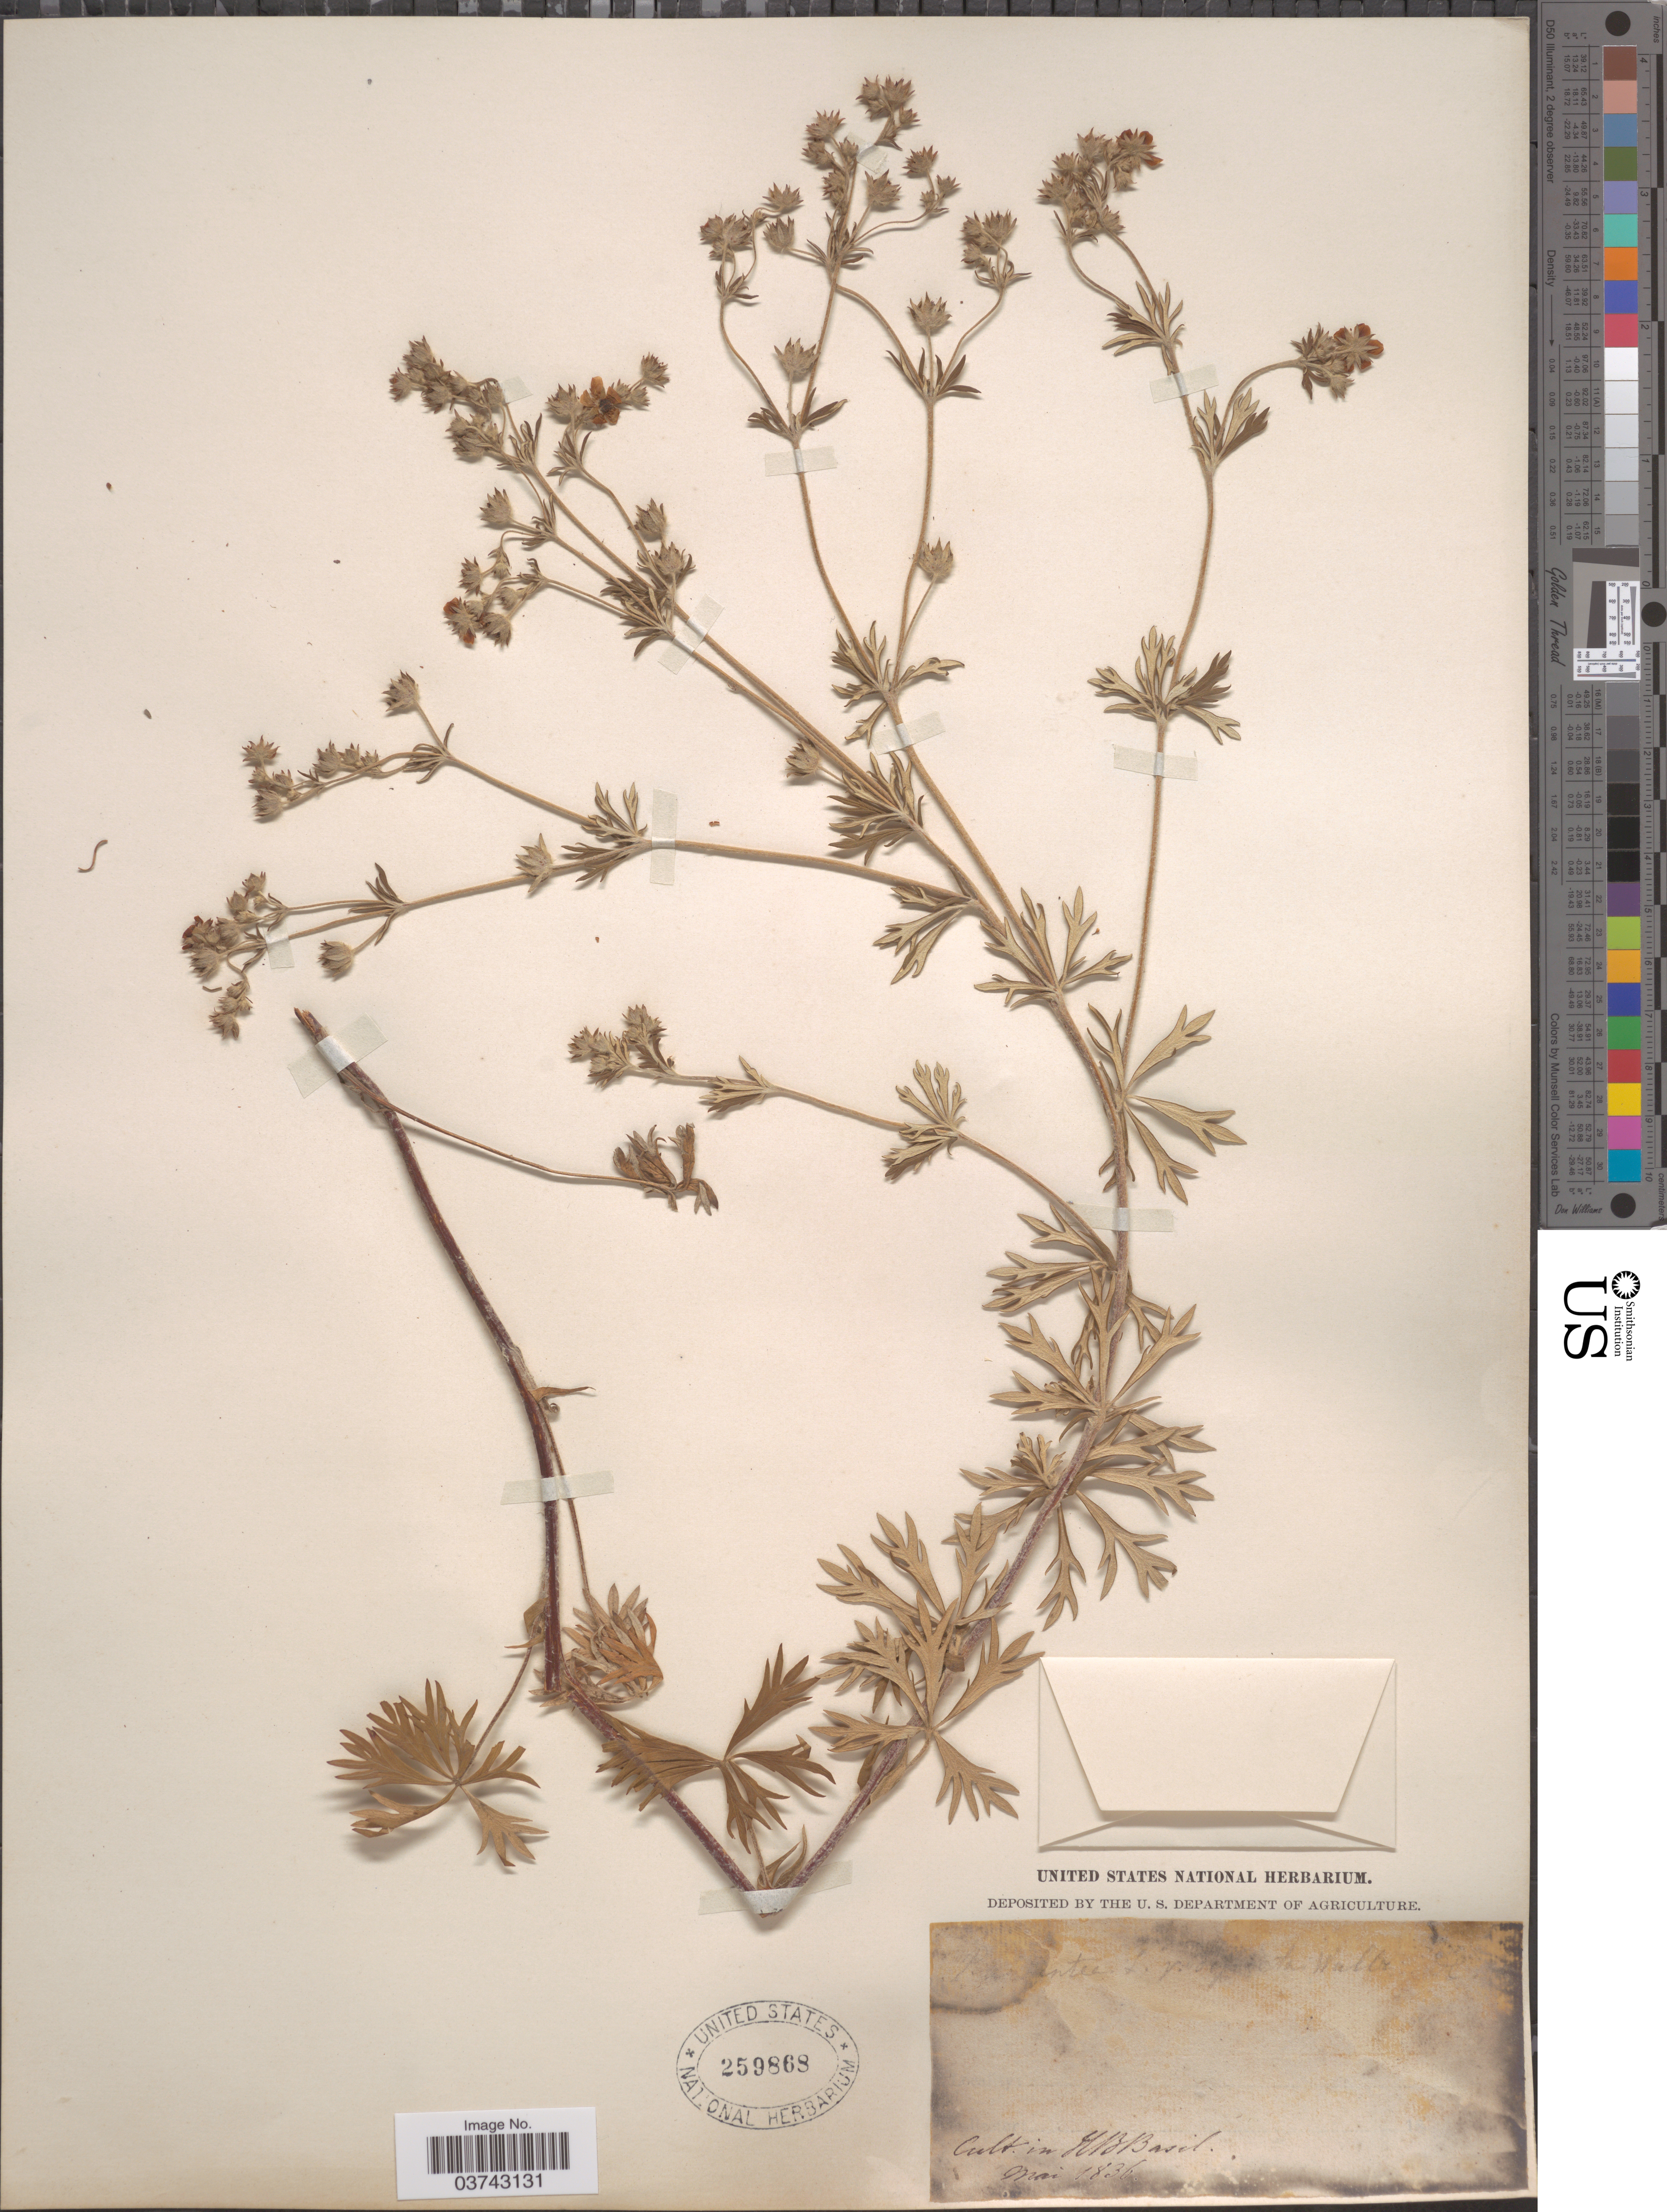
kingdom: Plantae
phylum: Tracheophyta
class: Magnoliopsida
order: Rosales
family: Rosaceae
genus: Potentilla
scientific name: Potentilla sp.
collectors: ex herb. United States National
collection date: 1836-05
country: Switzerland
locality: Cult. in HB Basil.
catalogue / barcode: US 259868